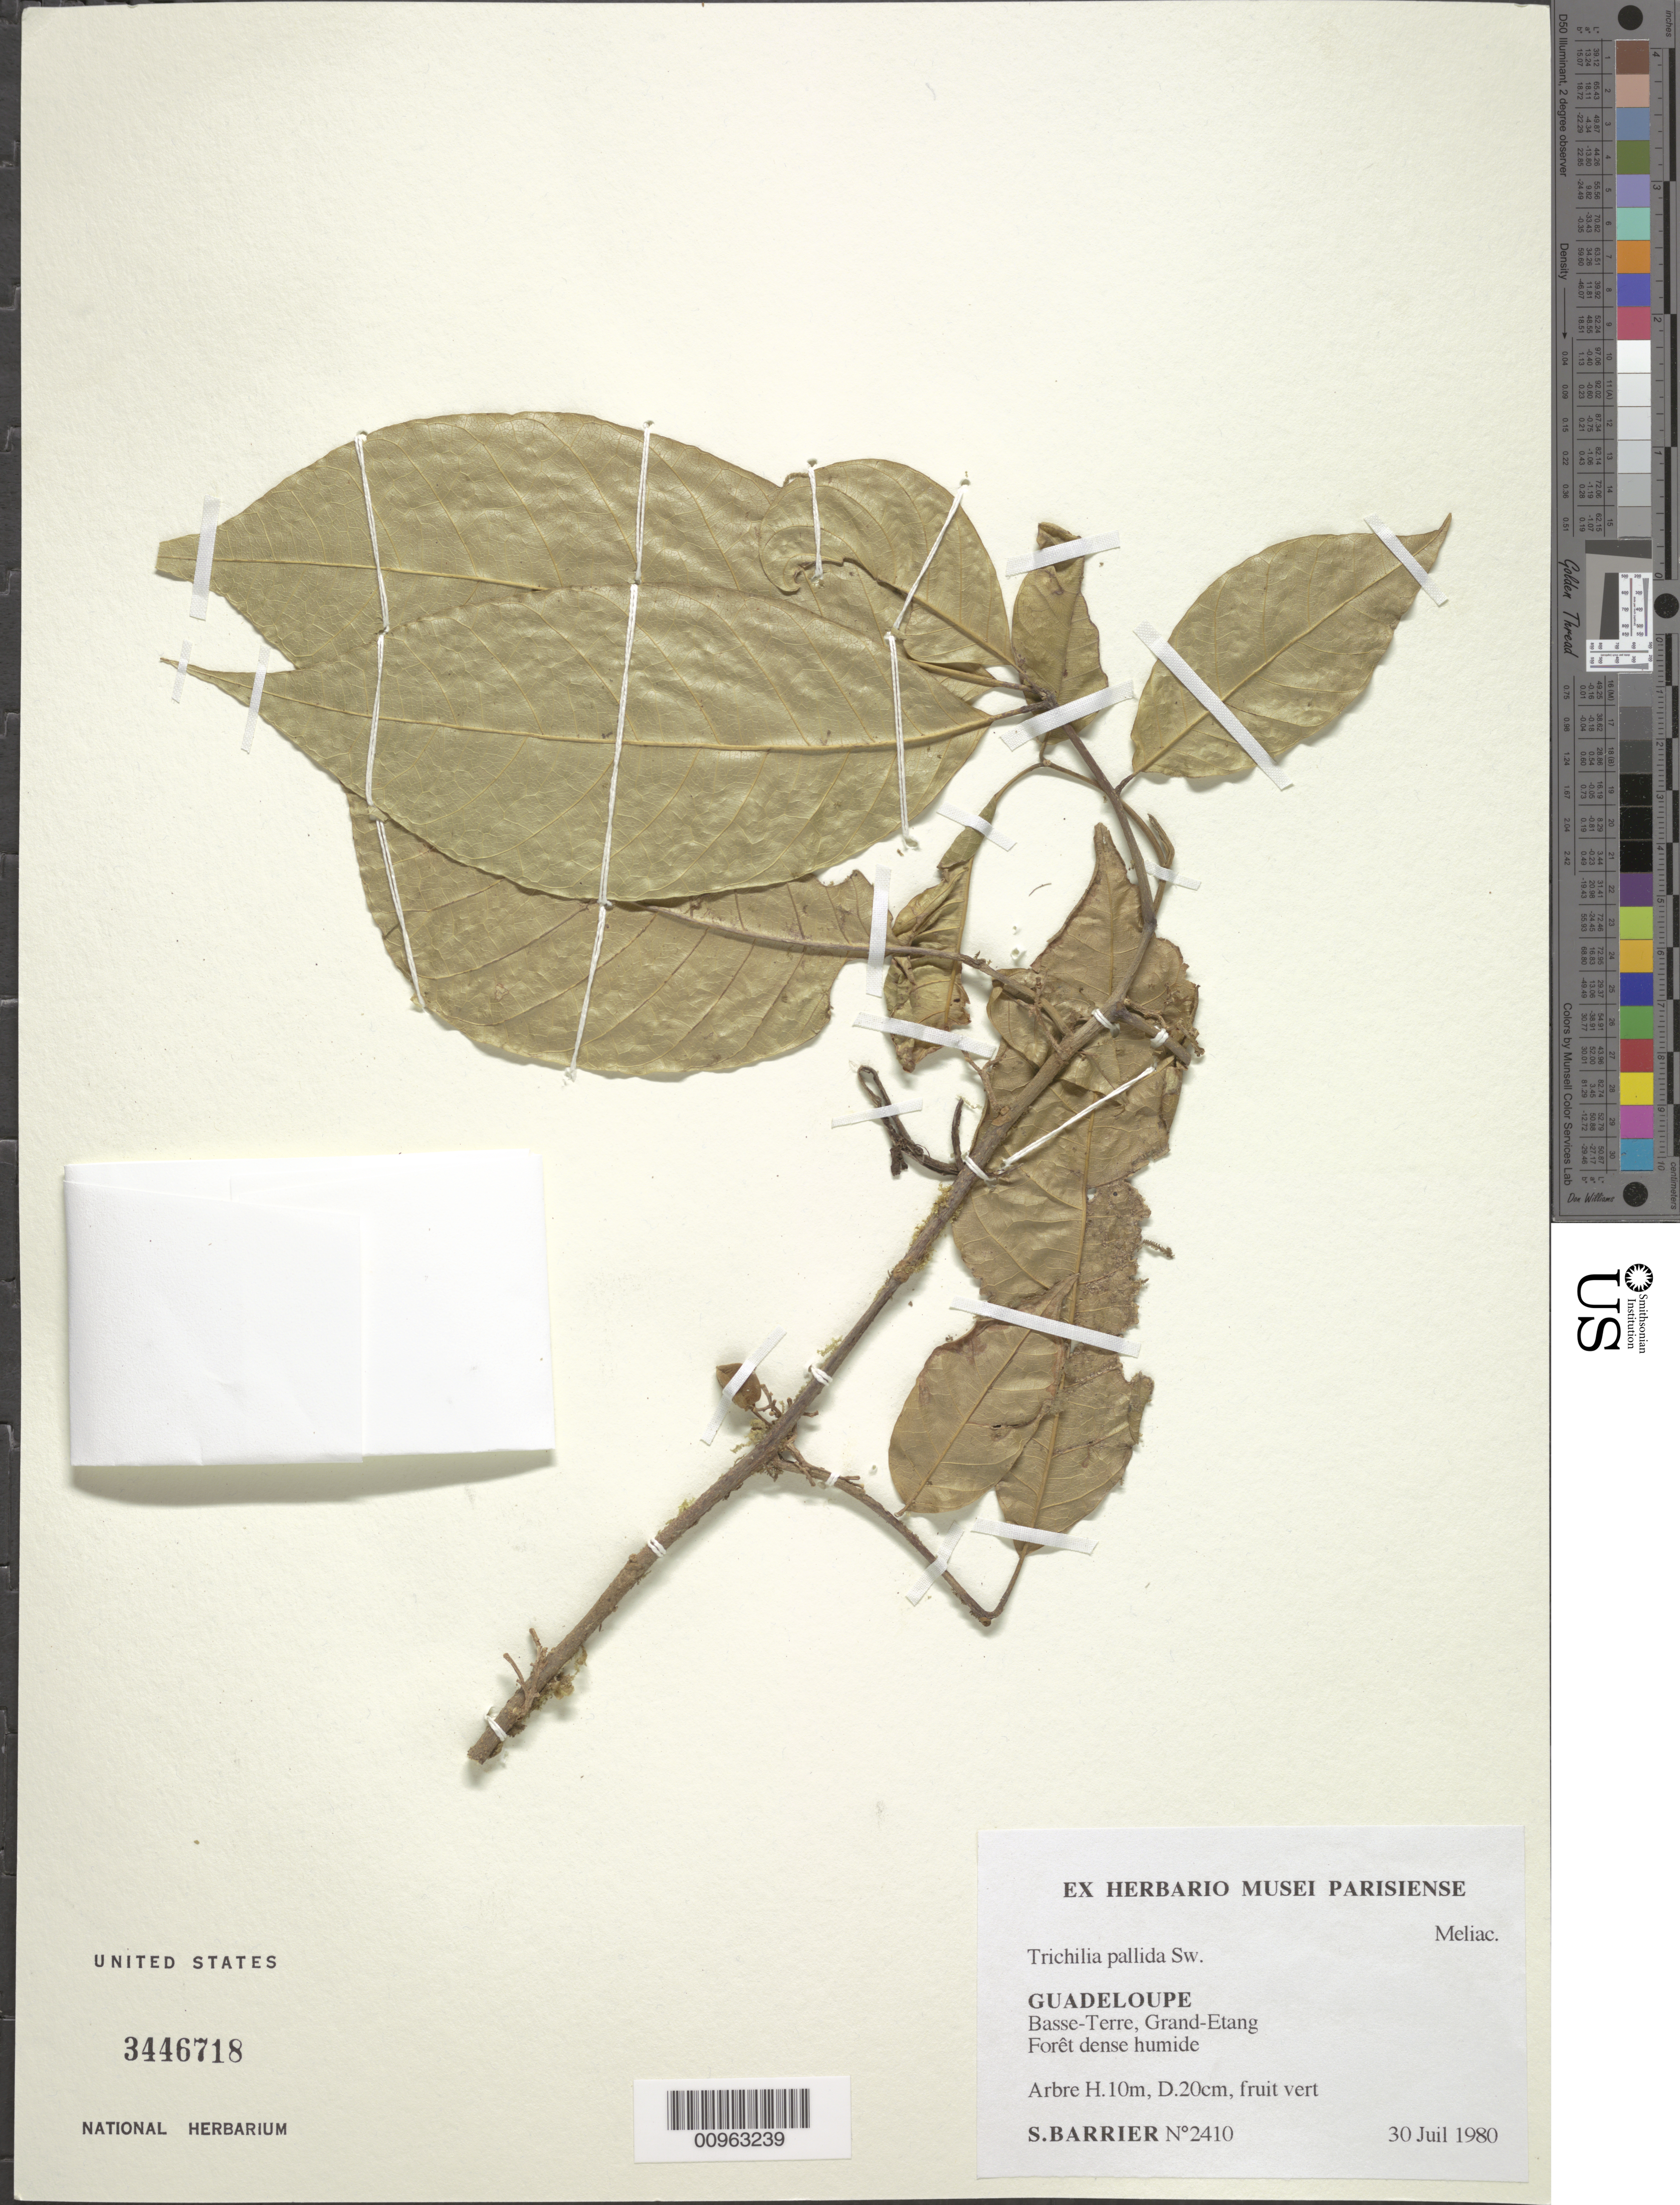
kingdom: Plantae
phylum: Tracheophyta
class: Magnoliopsida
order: Sapindales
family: Meliaceae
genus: Trichilia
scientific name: Trichilia pallida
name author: Sw.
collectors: S. Barrier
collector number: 2410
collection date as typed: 30 Jul 1980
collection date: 1980-07-30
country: Guadeloupe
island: Basse Terre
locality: Basse Terre, Grand Etang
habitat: Fôret dense humide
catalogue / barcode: US 3446718